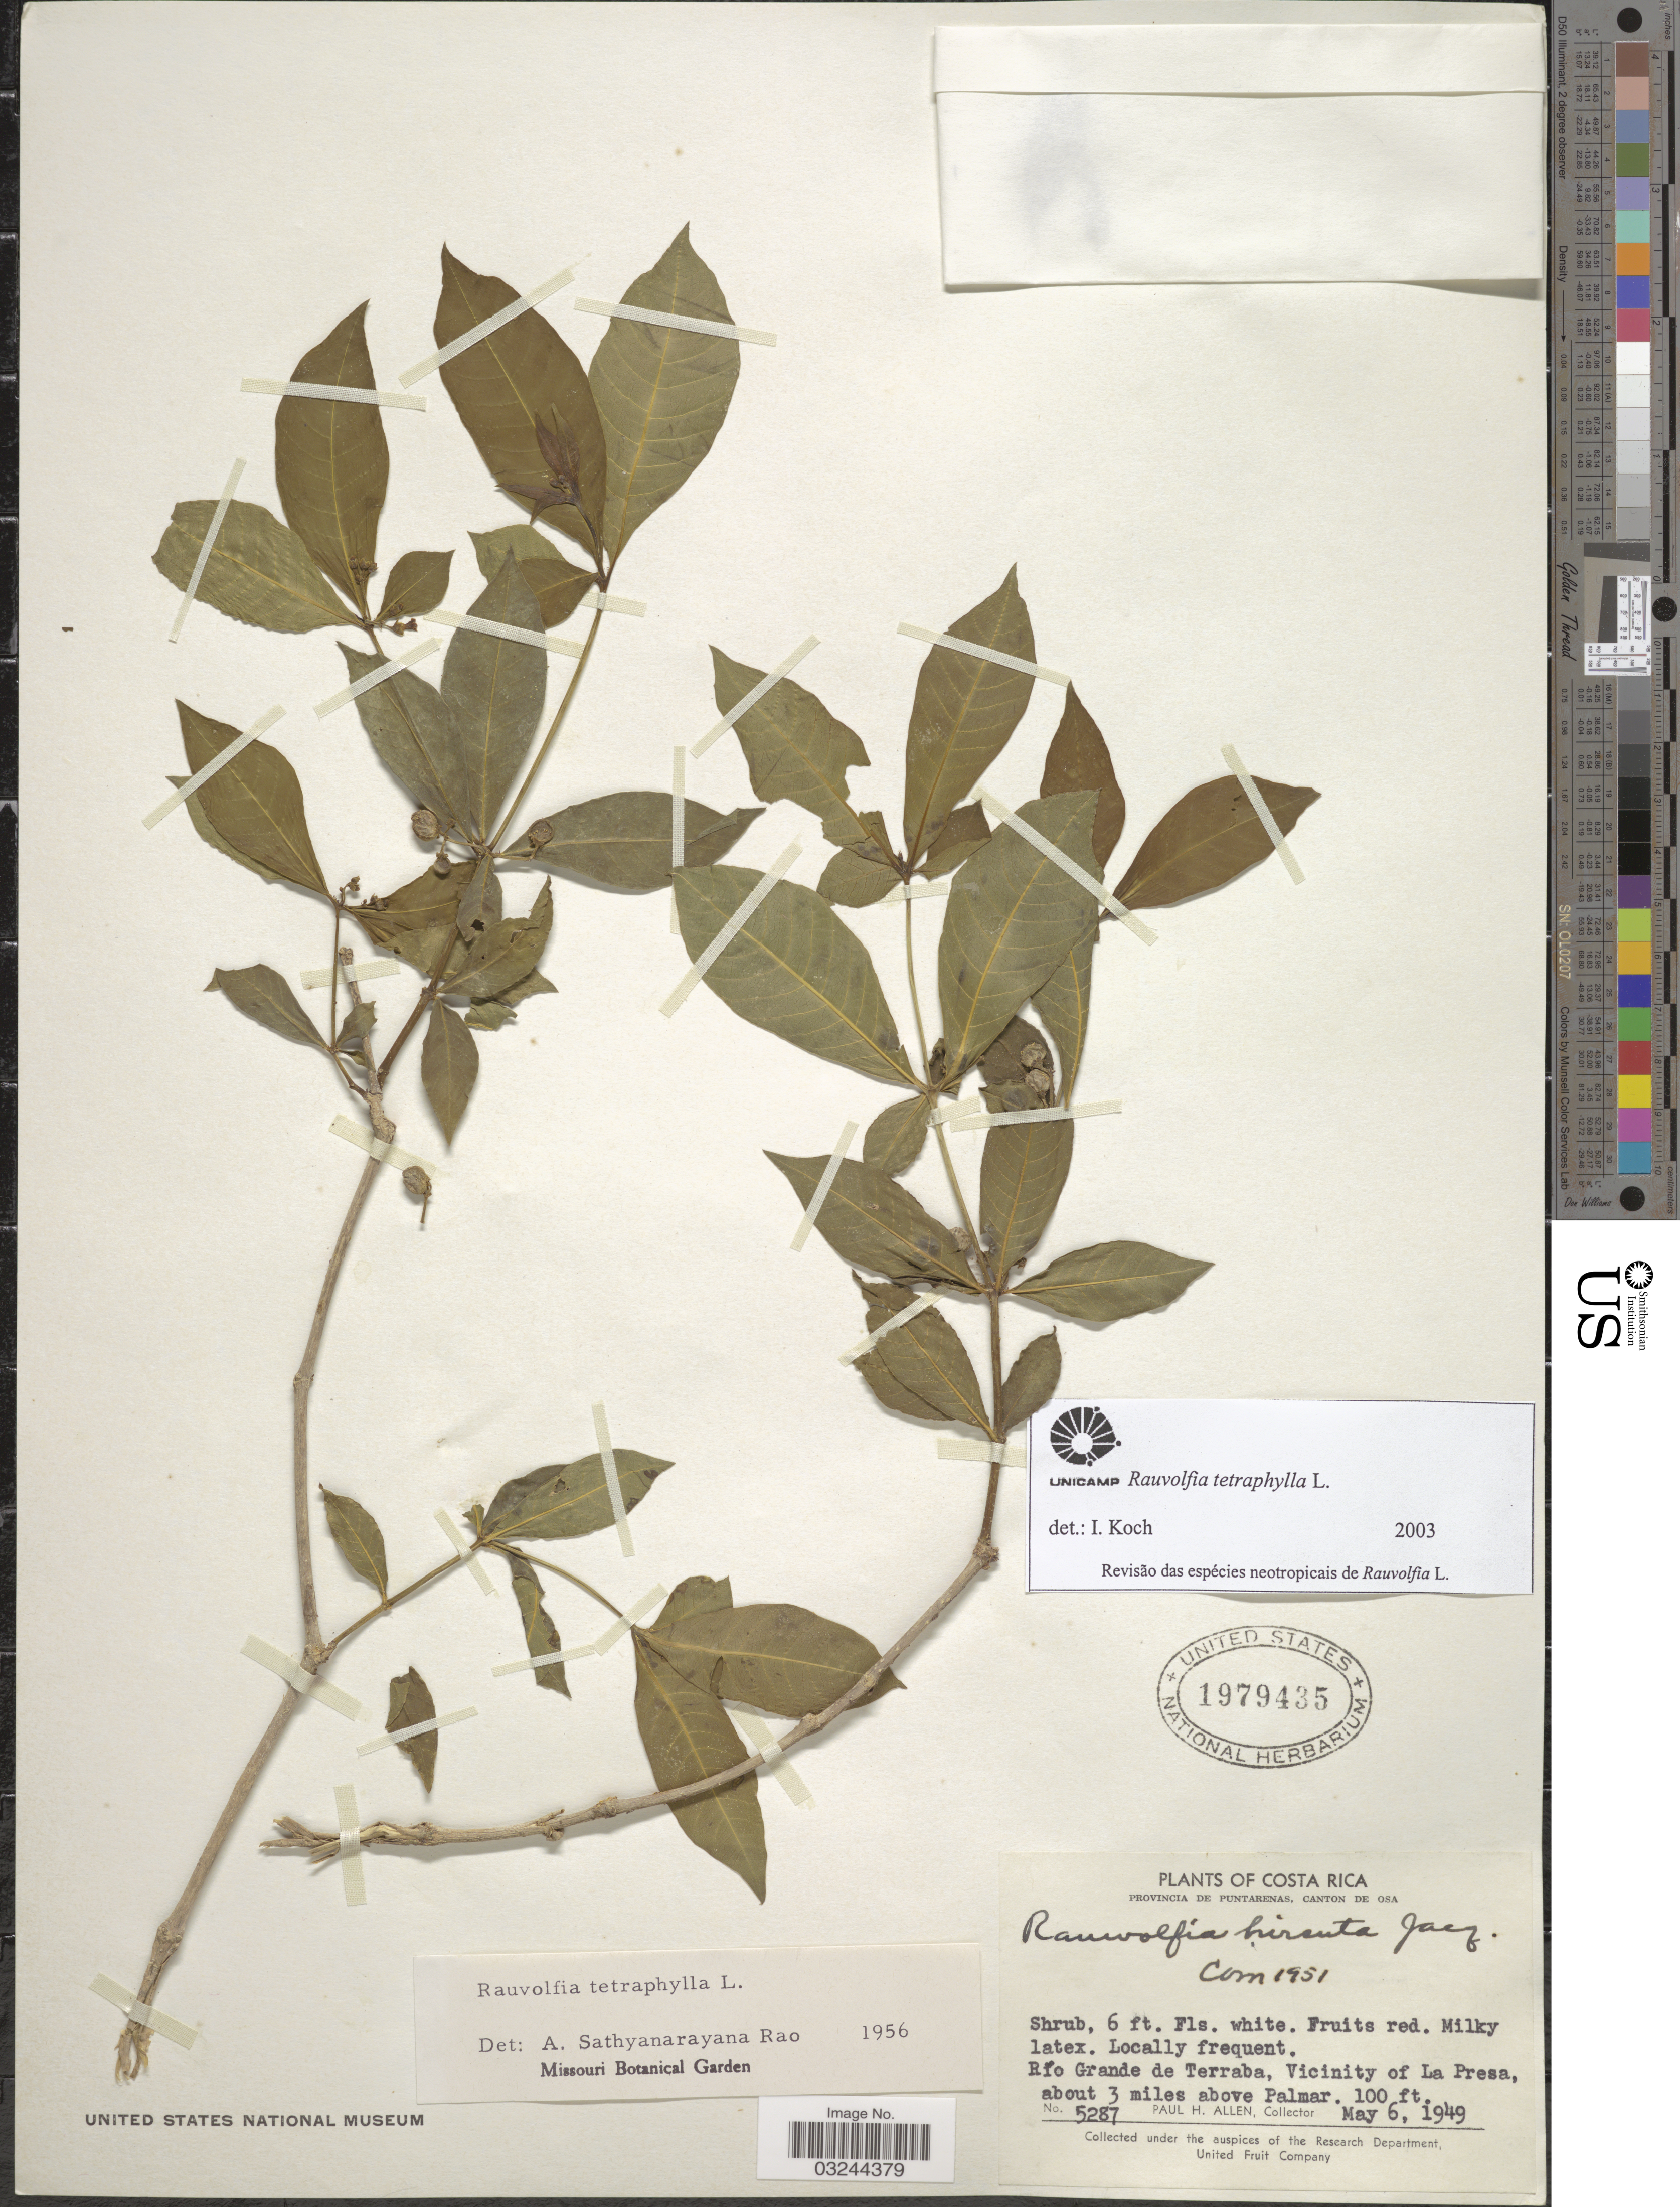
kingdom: Plantae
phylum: Tracheophyta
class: Magnoliopsida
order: Gentianales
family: Apocynaceae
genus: Rauvolfia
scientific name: Rauvolfia tetraphylla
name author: L.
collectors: P. H. Allen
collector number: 5287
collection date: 1949-05-06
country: Costa Rica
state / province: Puntarenas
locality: Canton de Osa, Río Grande de Terraba, Vicinity of La Presa, about 3 miles above Palmar.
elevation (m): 30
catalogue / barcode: US 1979435